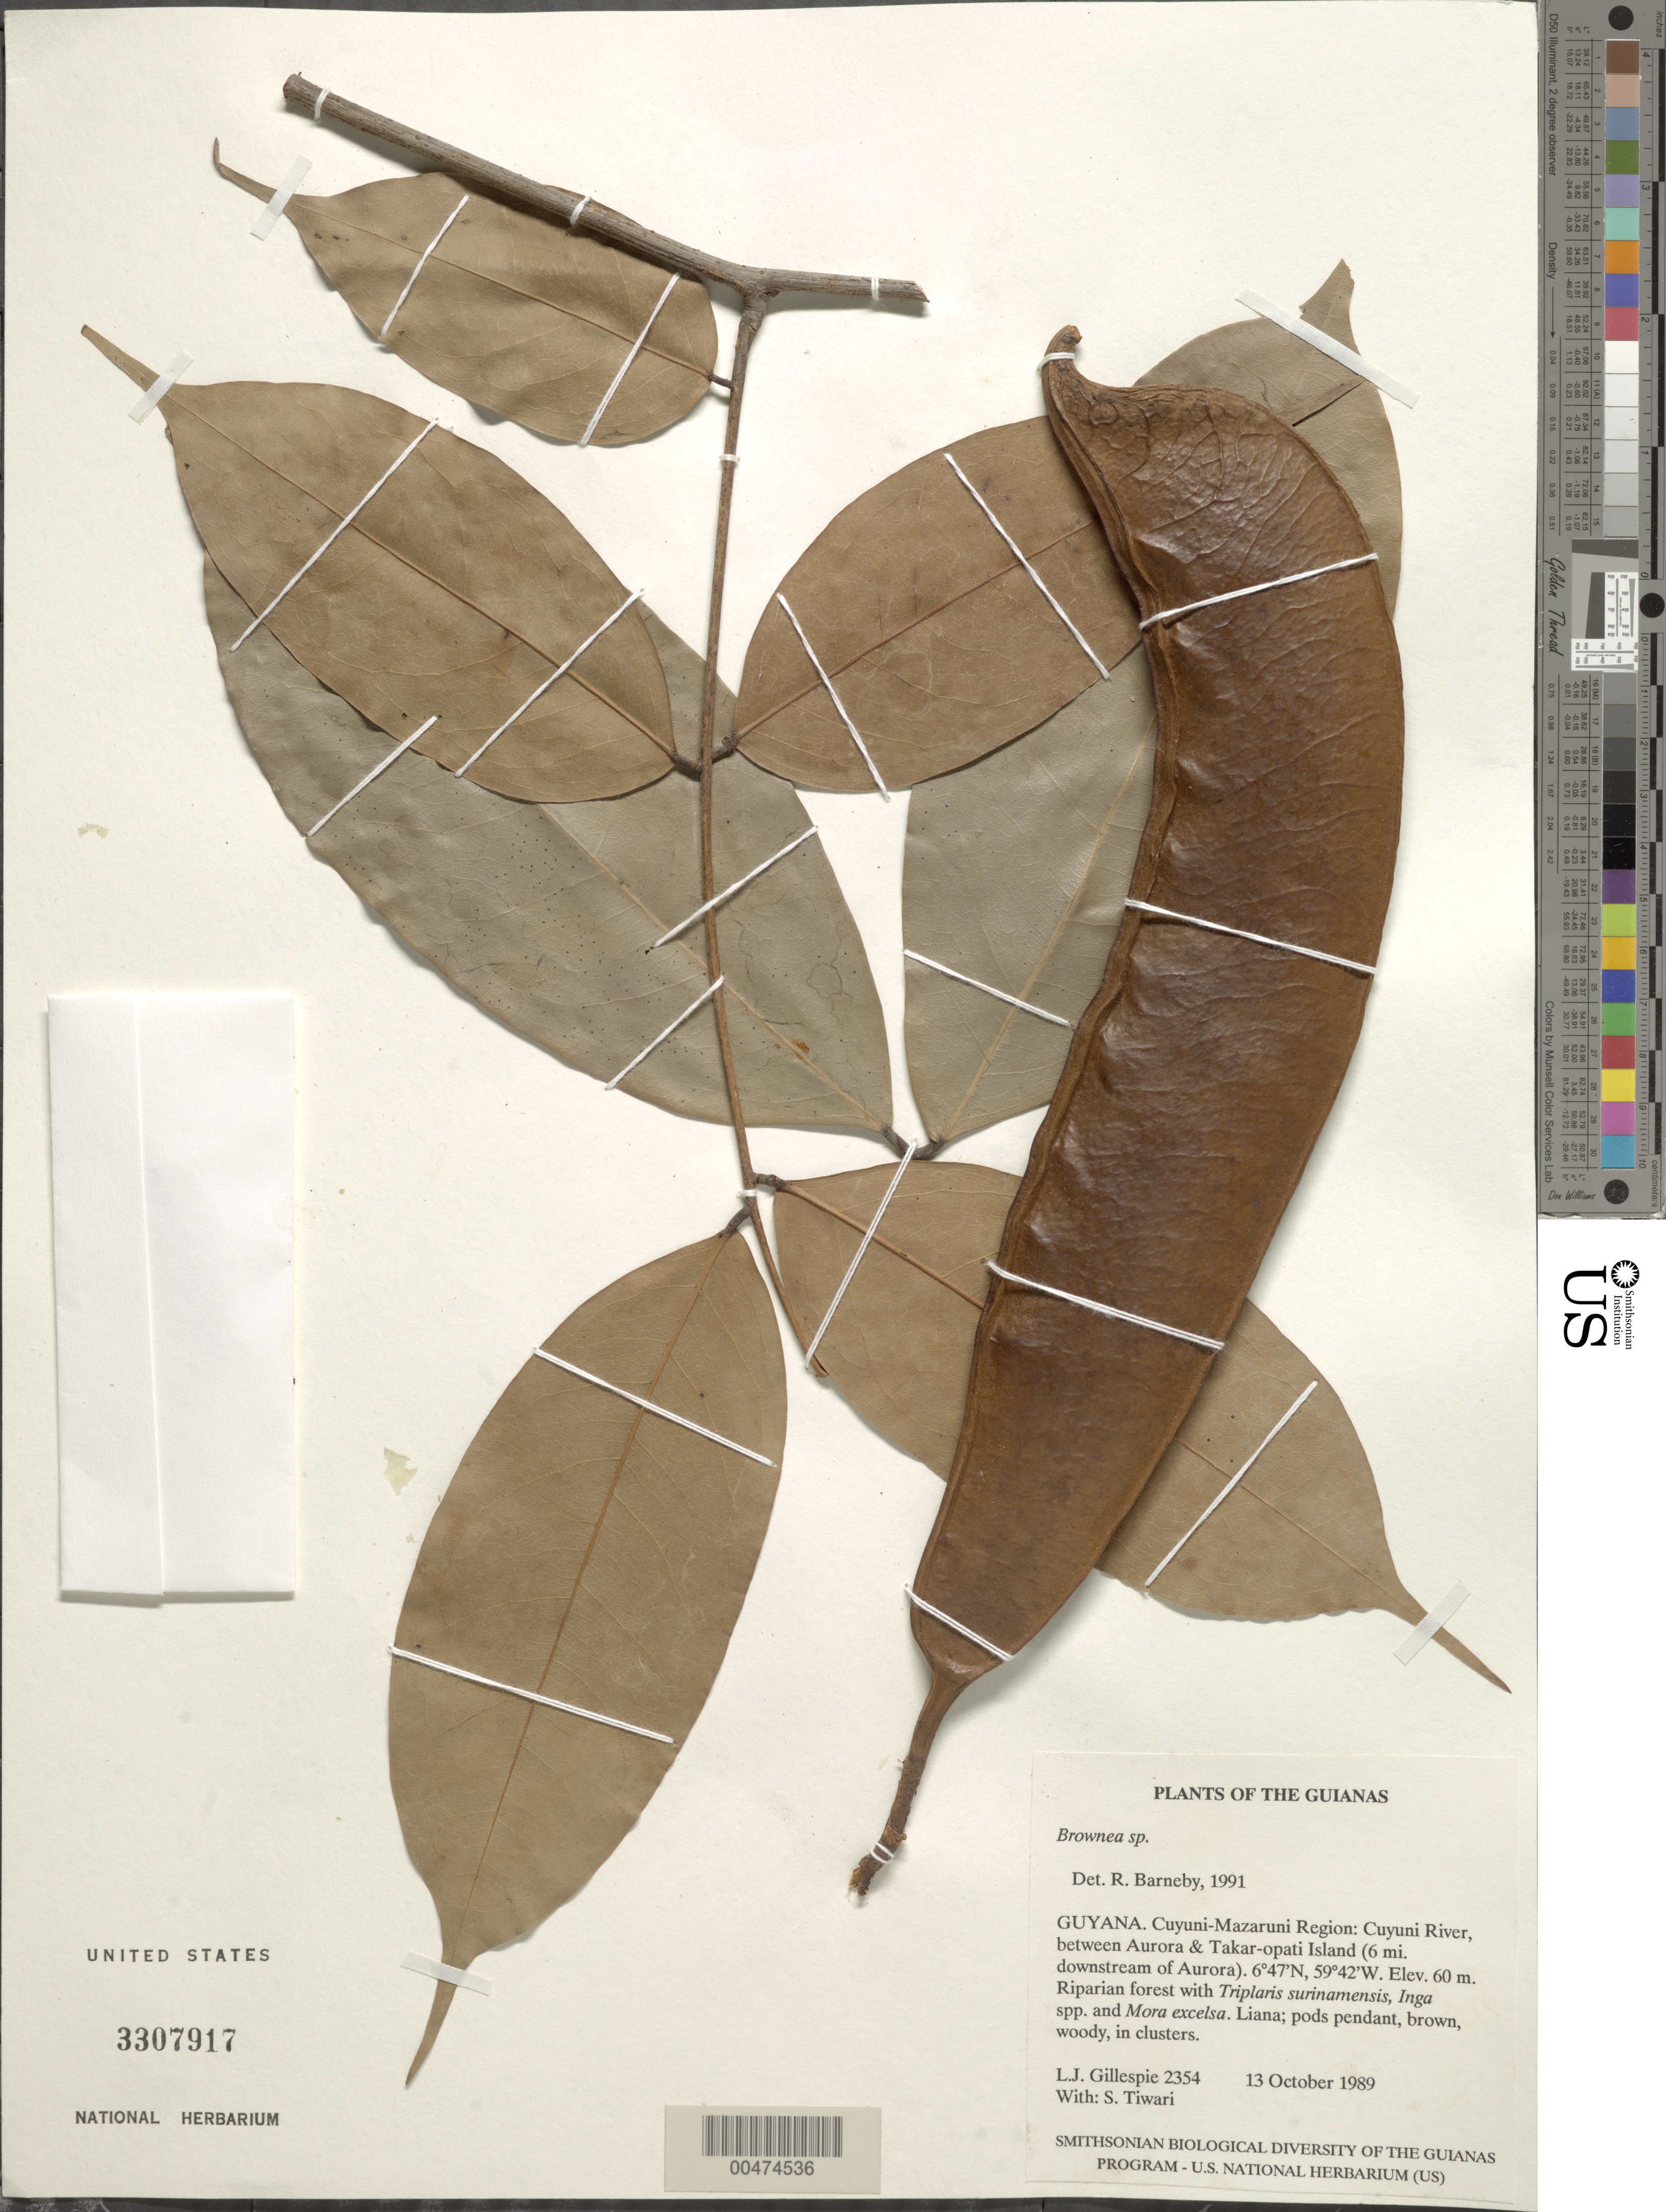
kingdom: Plantae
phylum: Tracheophyta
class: Magnoliopsida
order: Fabales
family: Fabaceae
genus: Brownea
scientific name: Brownea sp.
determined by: Barneby, Rupert C., (NY)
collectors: L. J. Gillespie & S. Tiwari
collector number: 2354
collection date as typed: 13 October 1989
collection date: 1989-10-13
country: Guyana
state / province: Cuyuni-Mazaruni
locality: Cuyuni River, between Aurora & Takar-opati Island (6 mi. downstream of Aurora)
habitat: Riparian forest with Triplaris surinamensis, Inga spp. and Mora excelsa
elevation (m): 60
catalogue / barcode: US 3307917